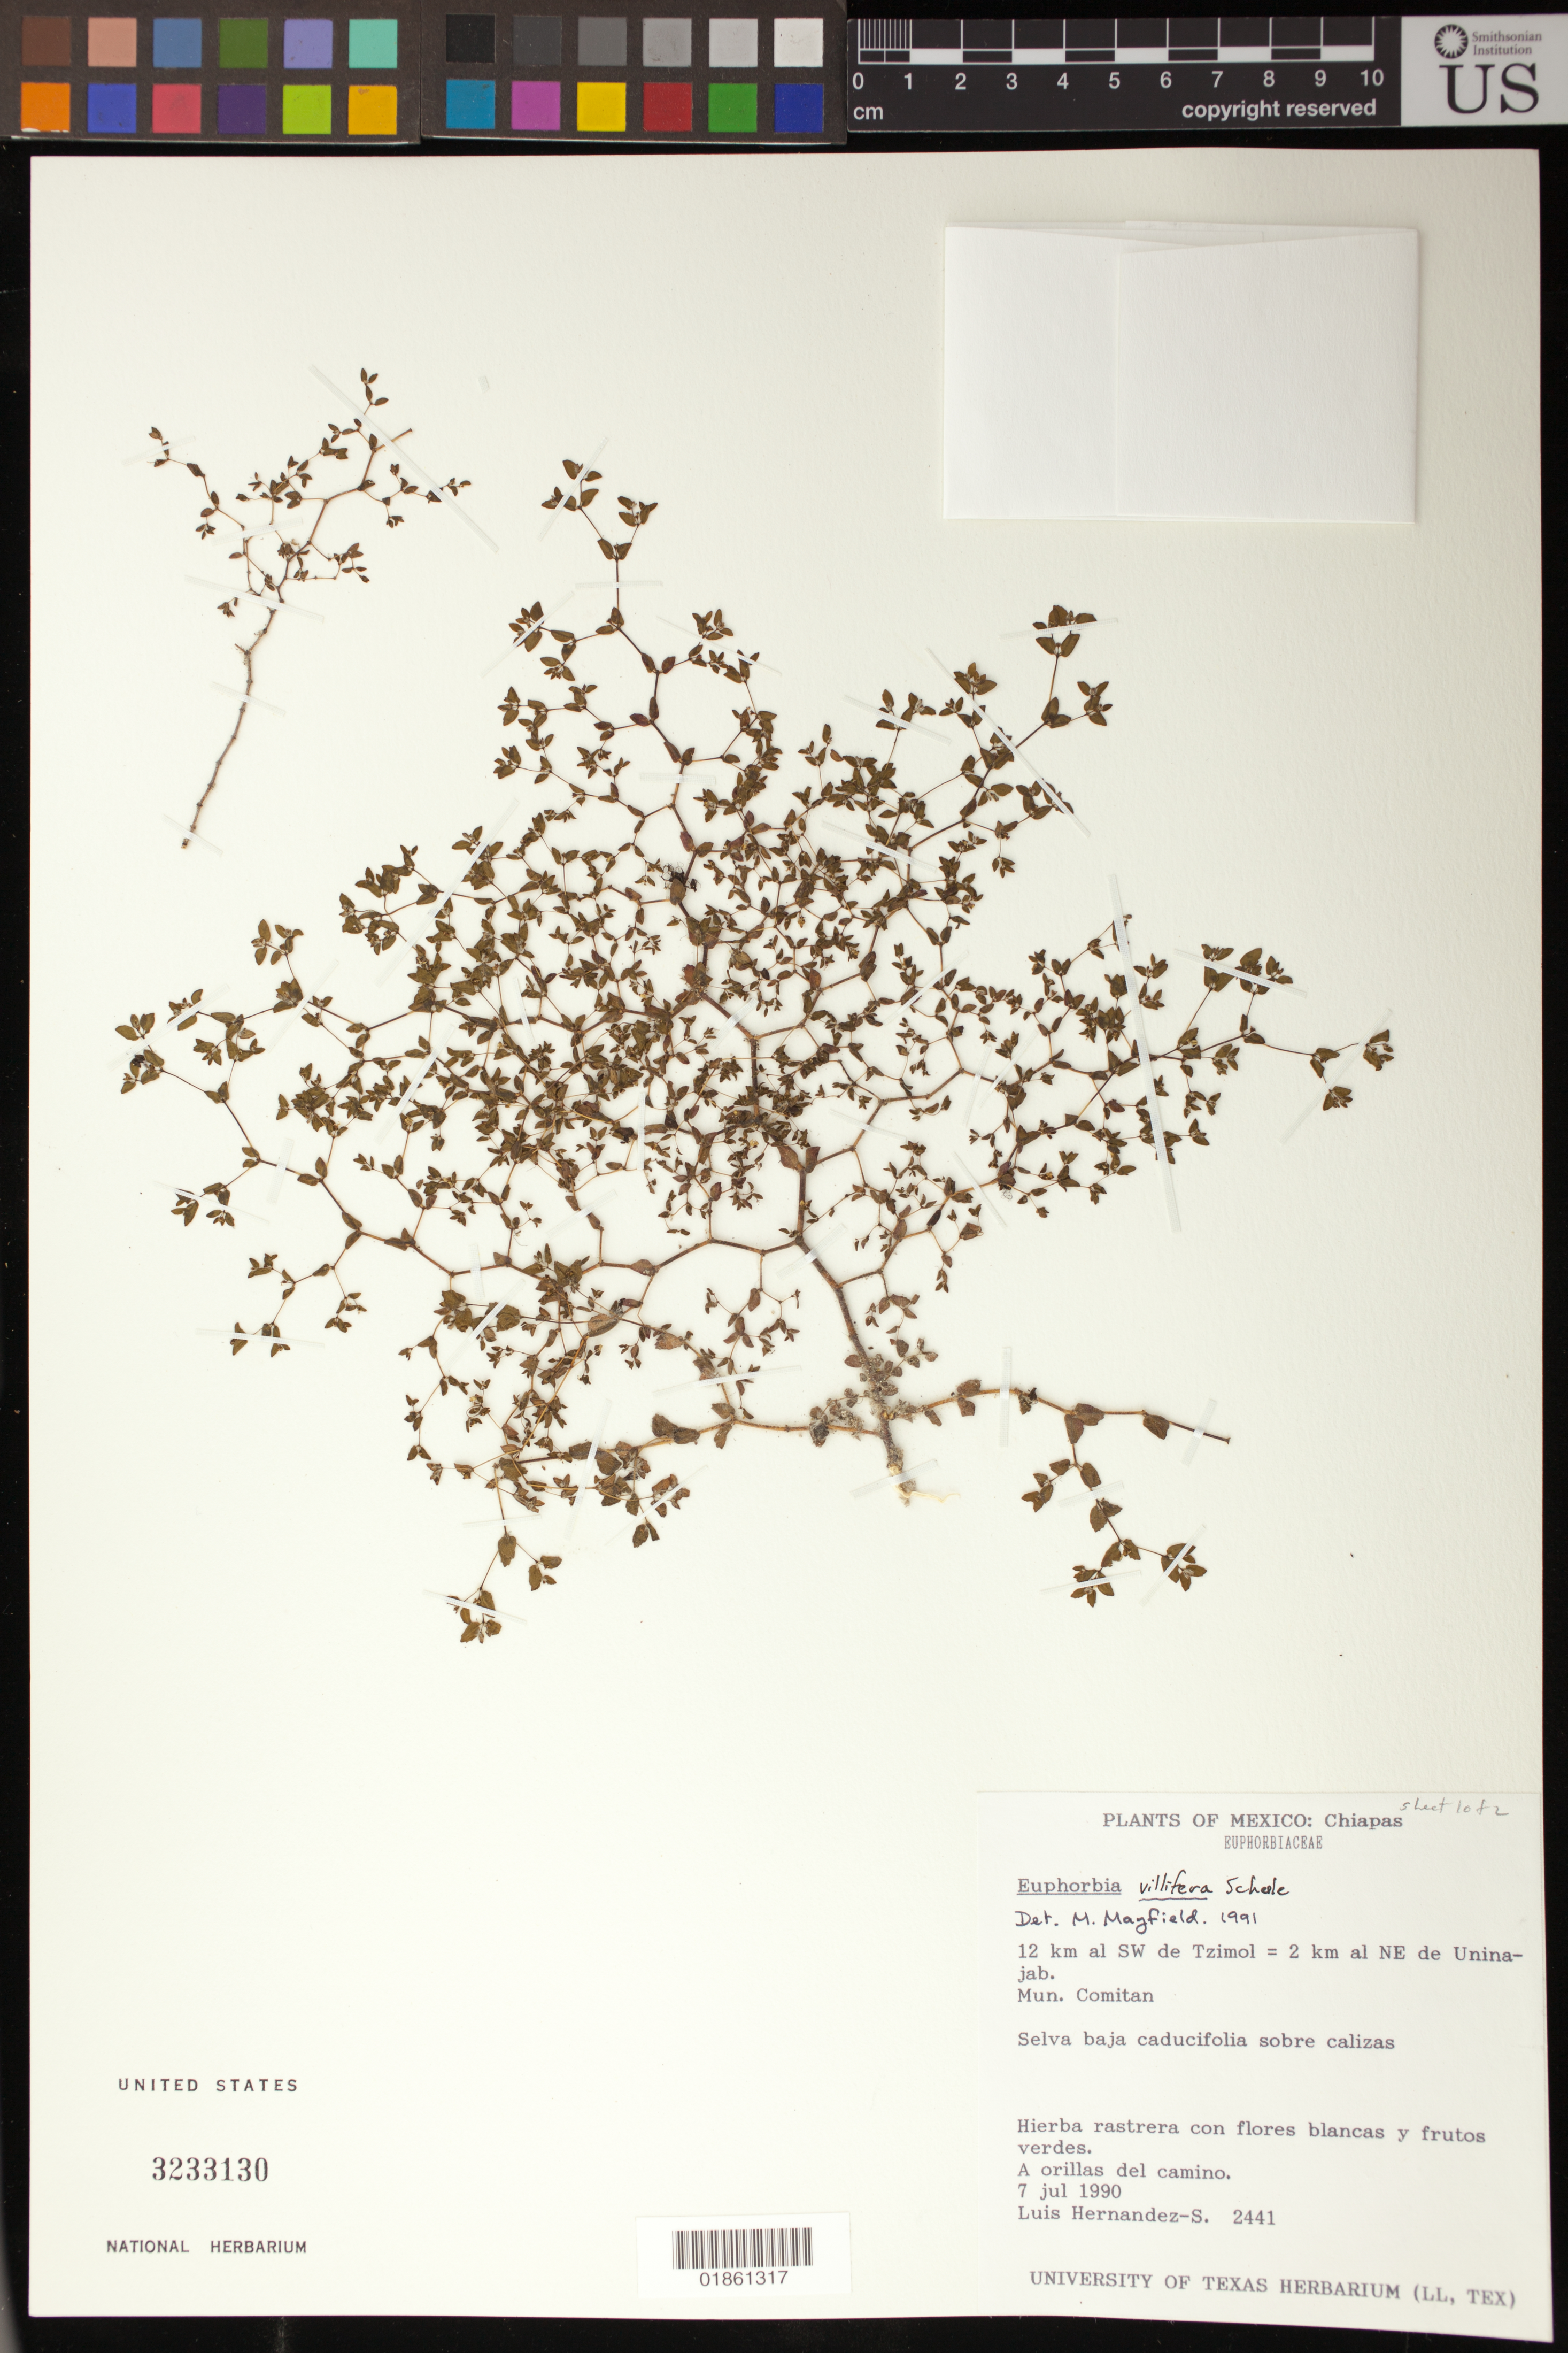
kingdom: Plantae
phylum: Tracheophyta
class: Magnoliopsida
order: Malpighiales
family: Euphorbiaceae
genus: Euphorbia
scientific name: Euphorbia villifera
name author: Scheele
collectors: L. Hernandez S.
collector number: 2441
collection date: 1990-07-07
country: Mexico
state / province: Chiapas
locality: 12 km al SW de Tzimol = 2 km al NE de Uninajab; Mun. Comitan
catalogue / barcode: US 3233130